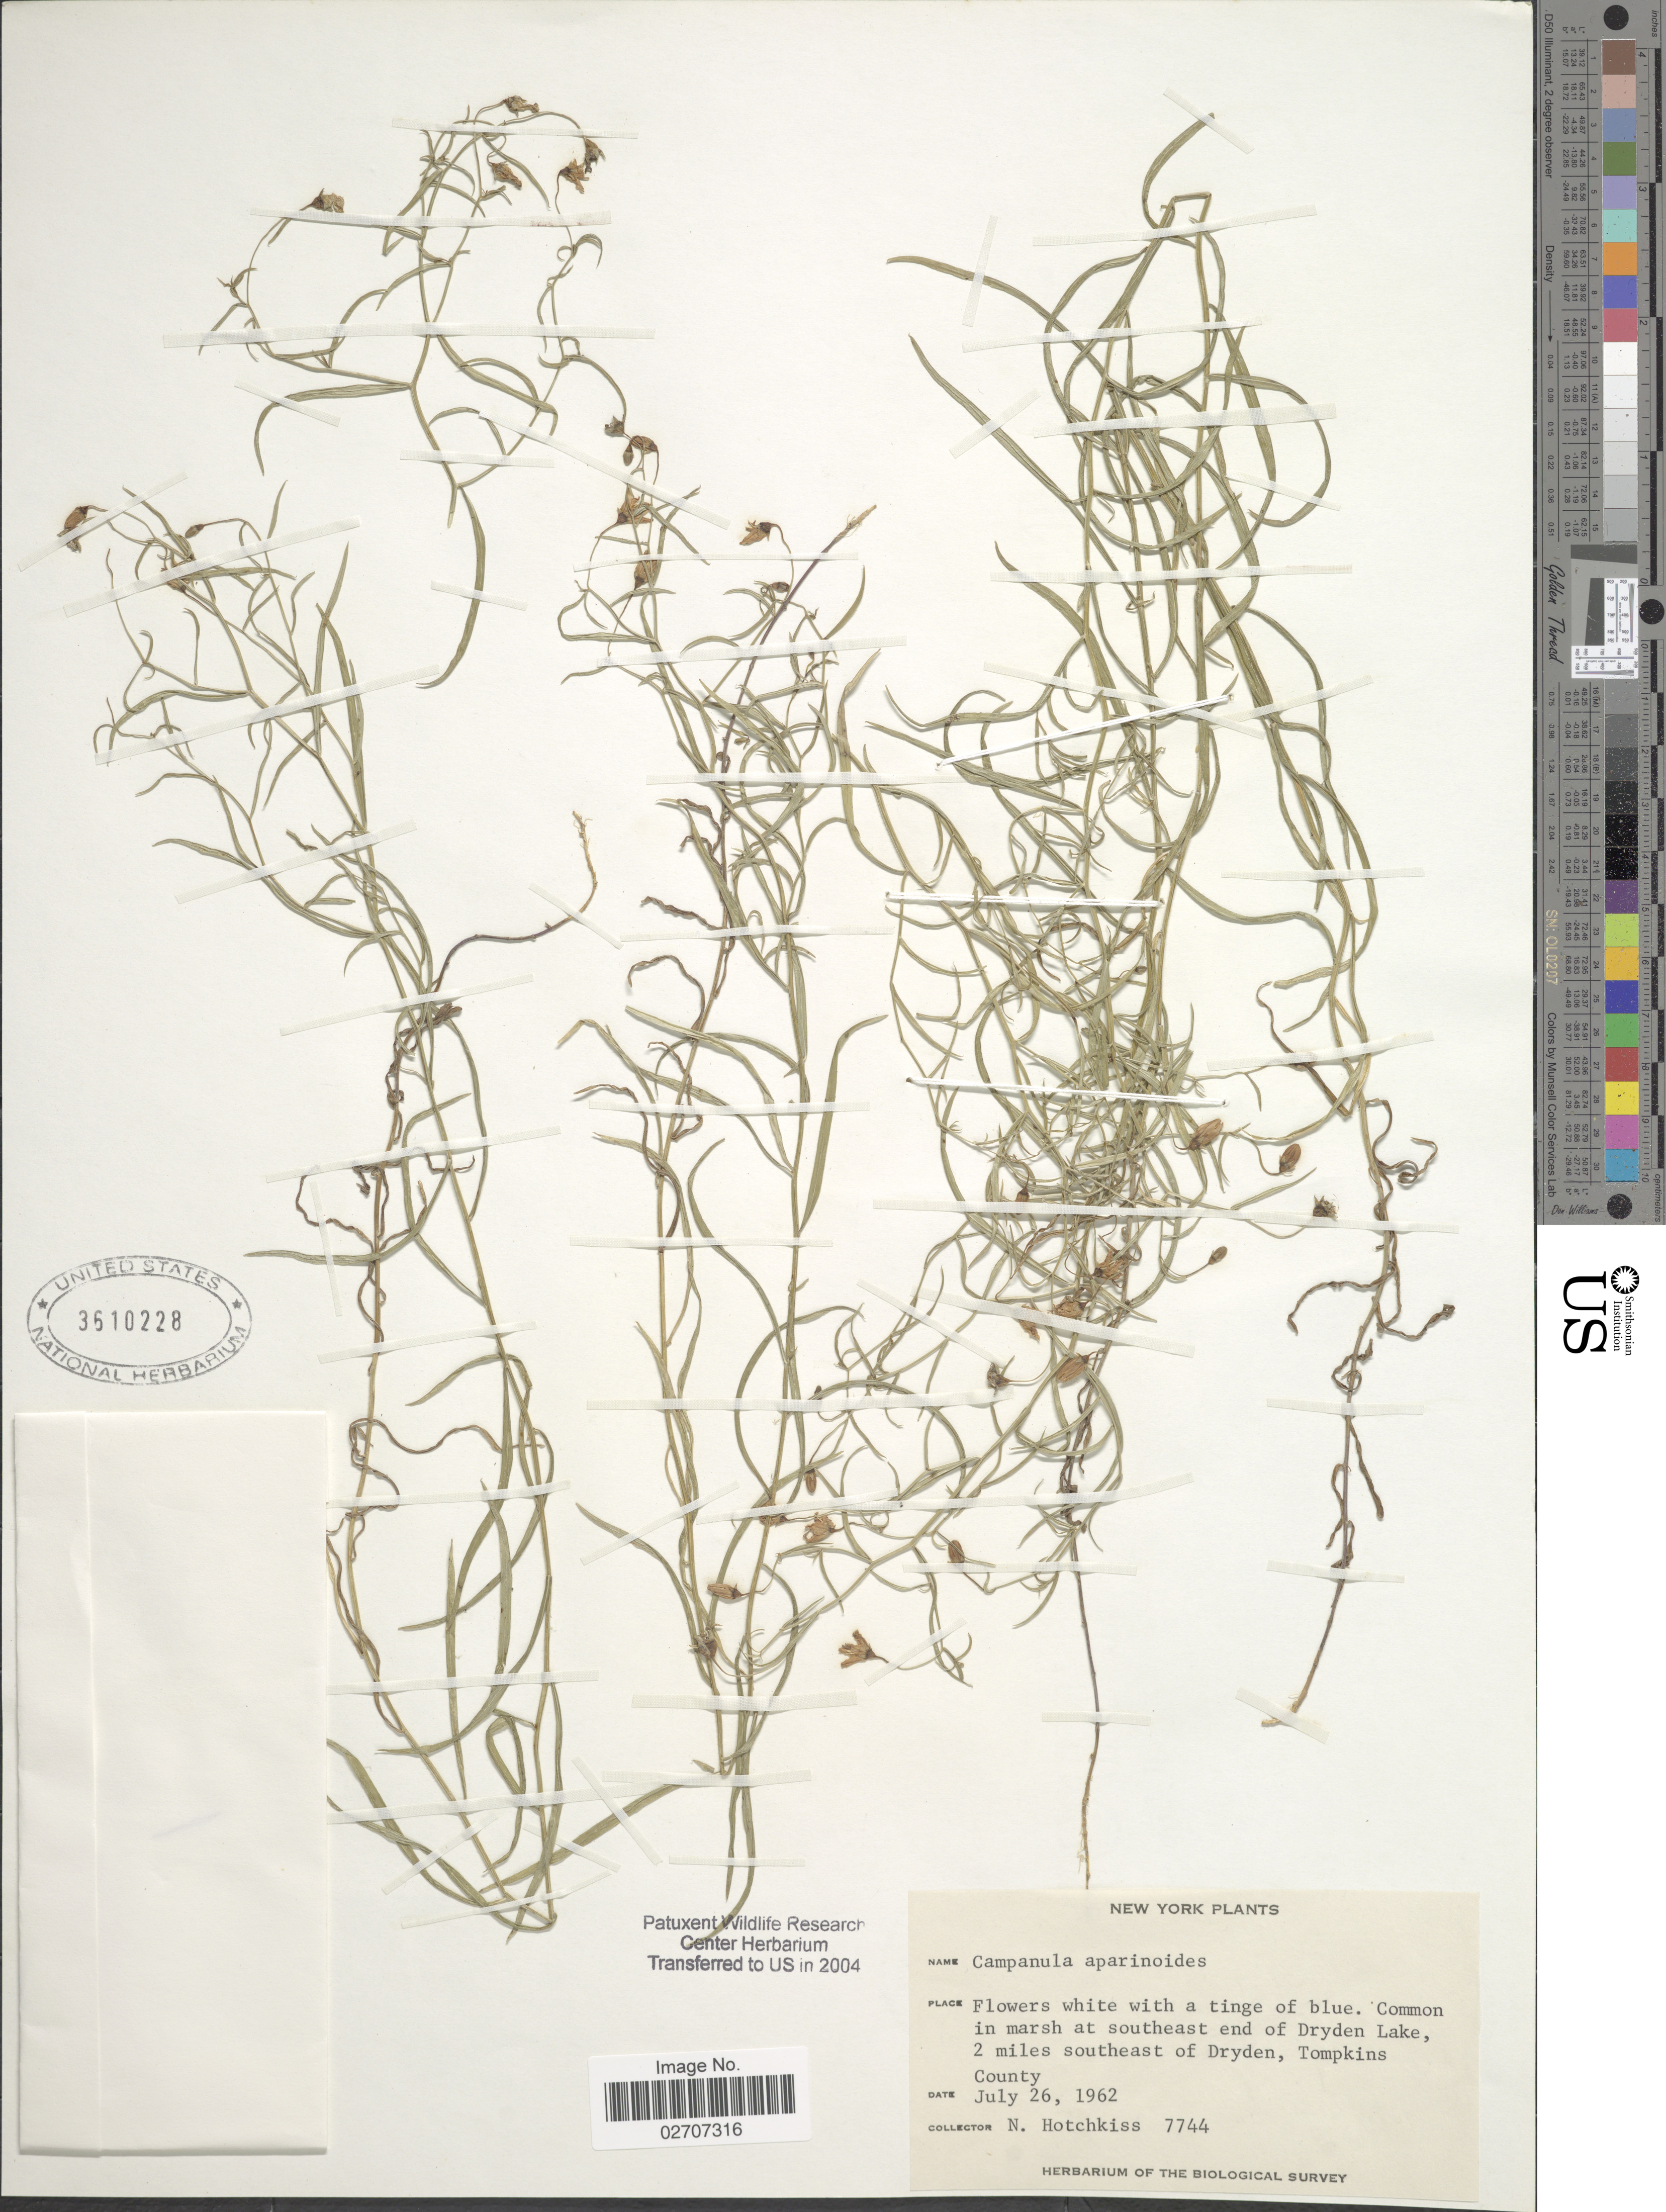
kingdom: Plantae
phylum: Tracheophyta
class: Magnoliopsida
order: Asterales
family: Campanulaceae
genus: Campanula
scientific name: Campanula aparinoides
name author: Pursh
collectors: N. Hotchkiss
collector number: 7744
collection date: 1962-07-26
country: United States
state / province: New York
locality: Common in marsh at southeast end of dryden Lake, 2 miles southeast of Dryden, Tompkins County.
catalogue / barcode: US 3610228